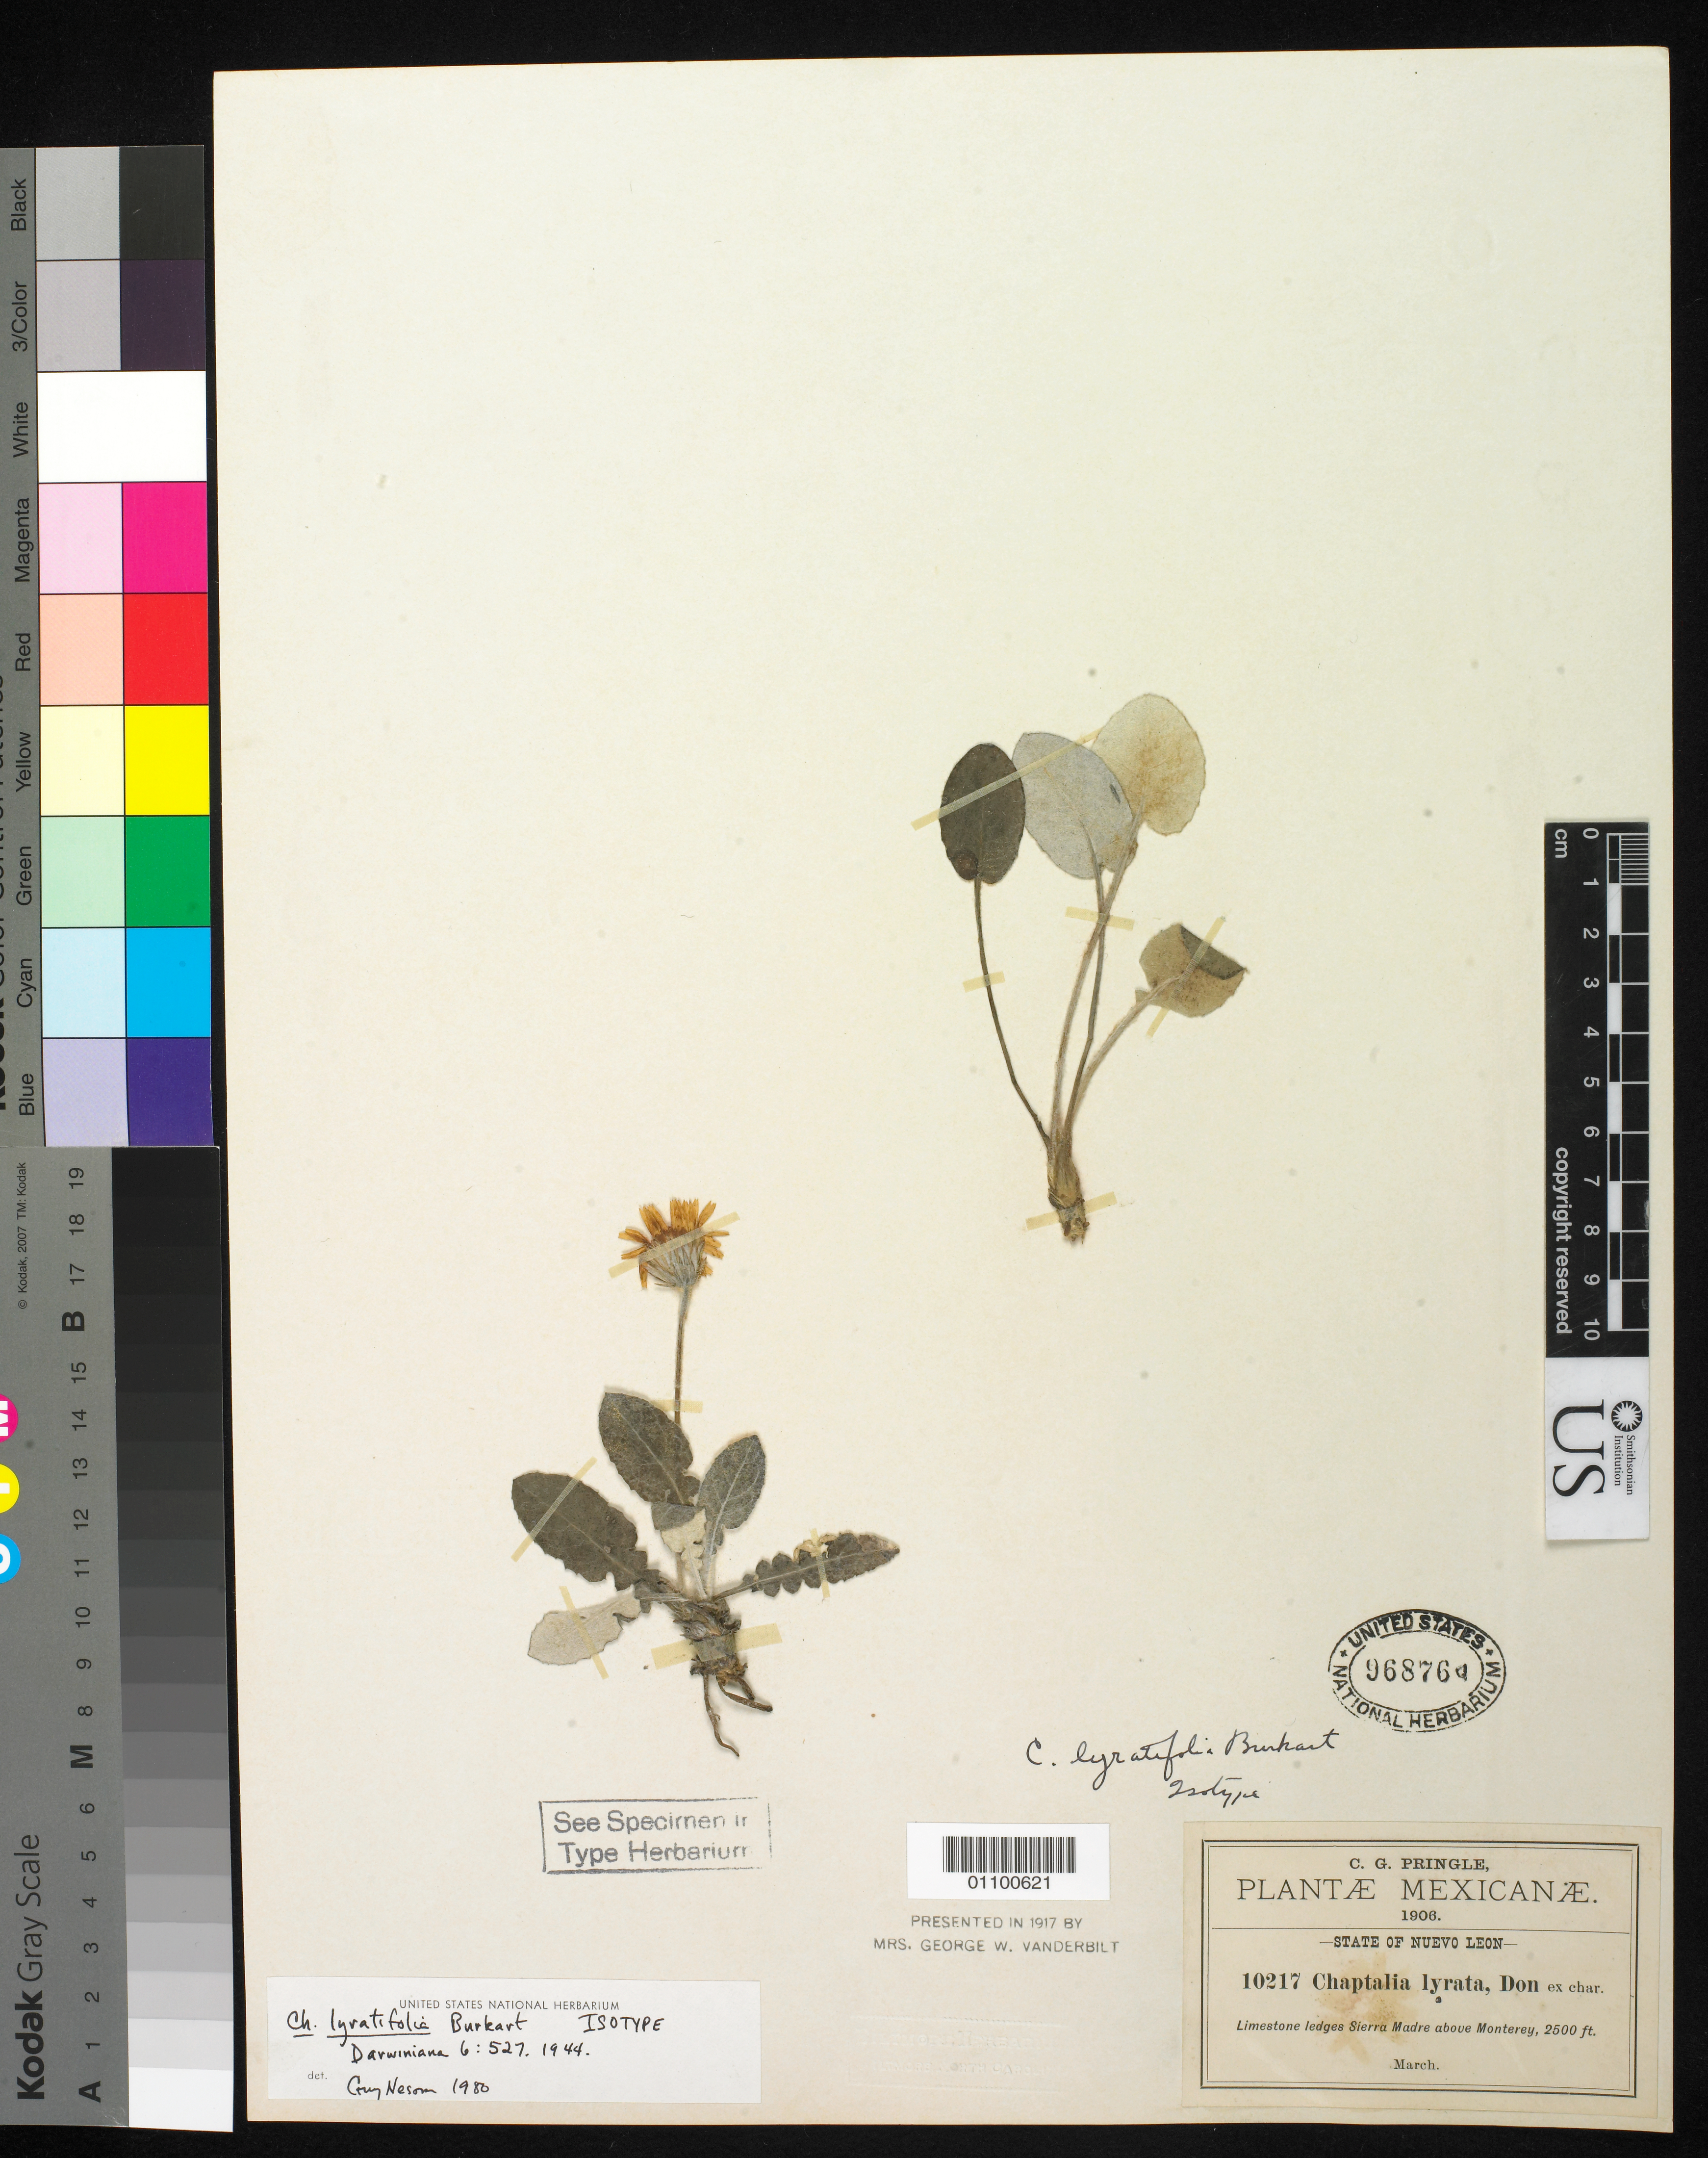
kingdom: Plantae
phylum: Tracheophyta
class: Magnoliopsida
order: Asterales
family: Asteraceae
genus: Chaptalia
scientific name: Chaptalia lyratifolia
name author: Burkart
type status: Isotype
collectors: C. G. Pringle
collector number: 10217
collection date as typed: Mar 1906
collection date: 1906-03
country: Mexico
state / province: Nuevo León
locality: Sierra Madre above Monterrey.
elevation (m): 762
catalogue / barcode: US 968764